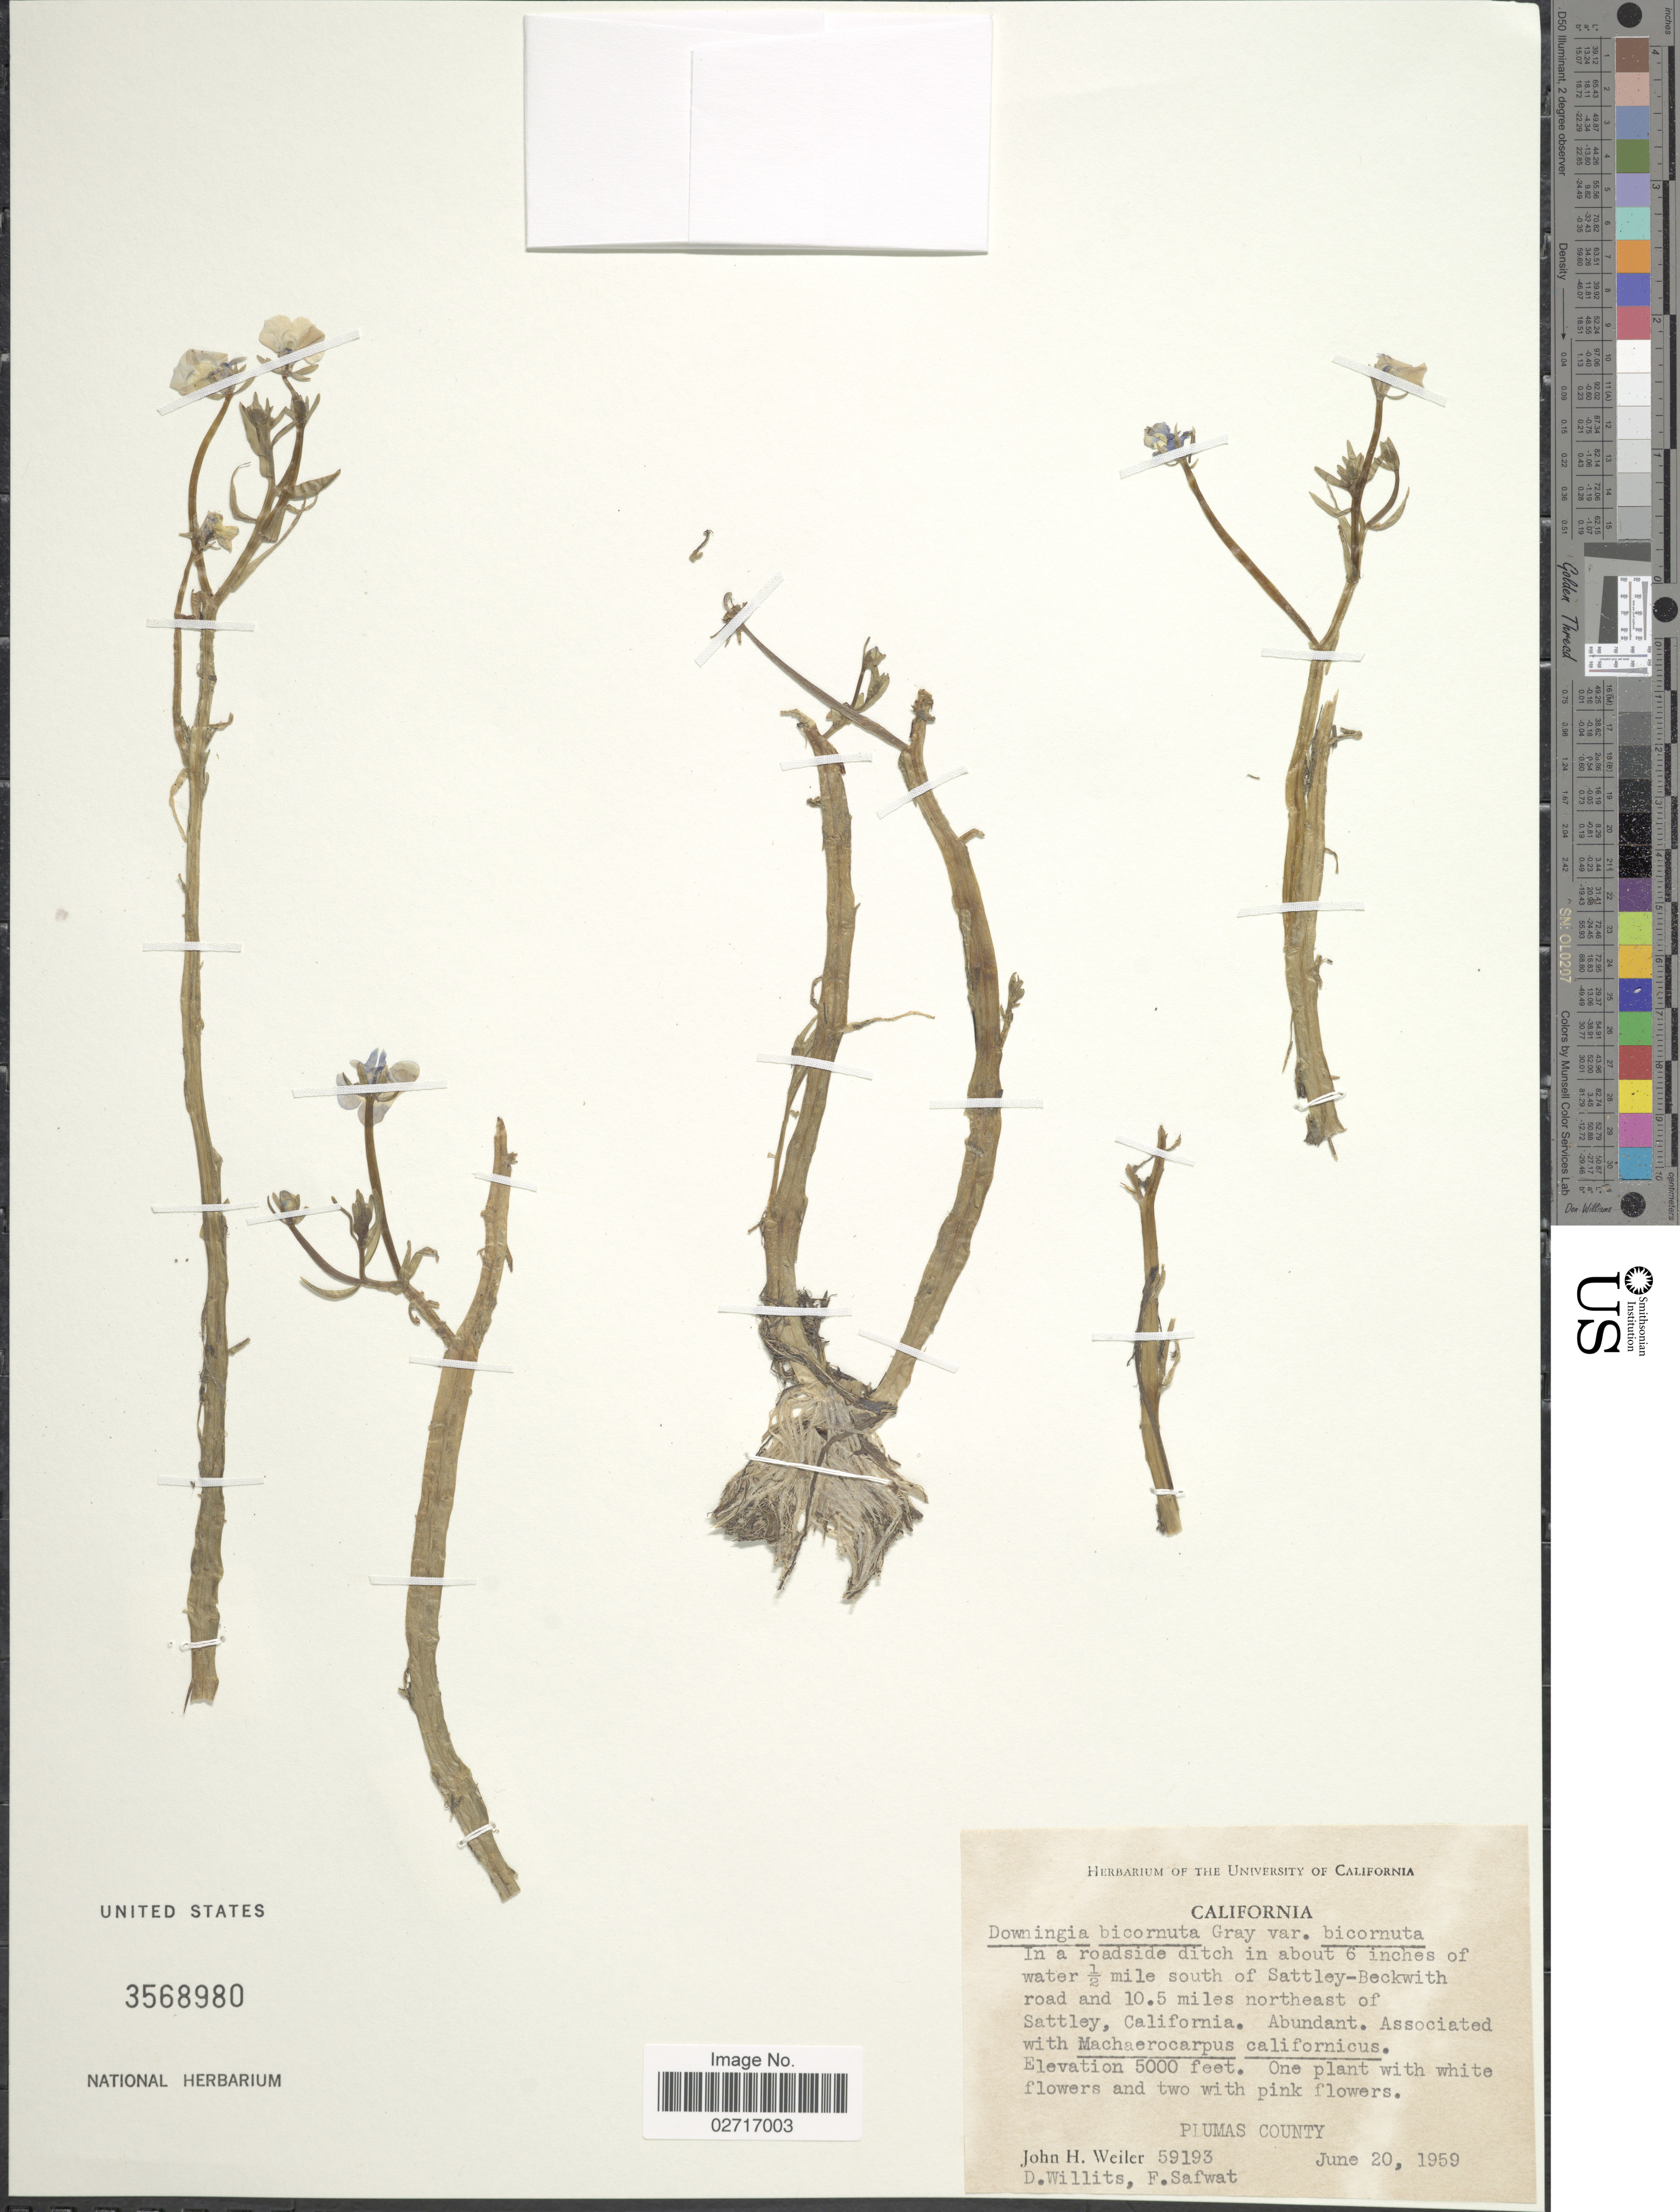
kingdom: Plantae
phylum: Tracheophyta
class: Magnoliopsida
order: Asterales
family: Campanulaceae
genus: Downingia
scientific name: Downingia bicornuta var. bicornuta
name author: A. Gray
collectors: J. H. Weiler, D. Willits & F. Safwat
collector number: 59193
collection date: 1959-06-20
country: United States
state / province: California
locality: In a roadside ditch in about 6 inches of water ½ mile south of Sattley- Beckwith road and 10.5 miles northeast of Sattley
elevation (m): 1524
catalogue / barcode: US 3568980